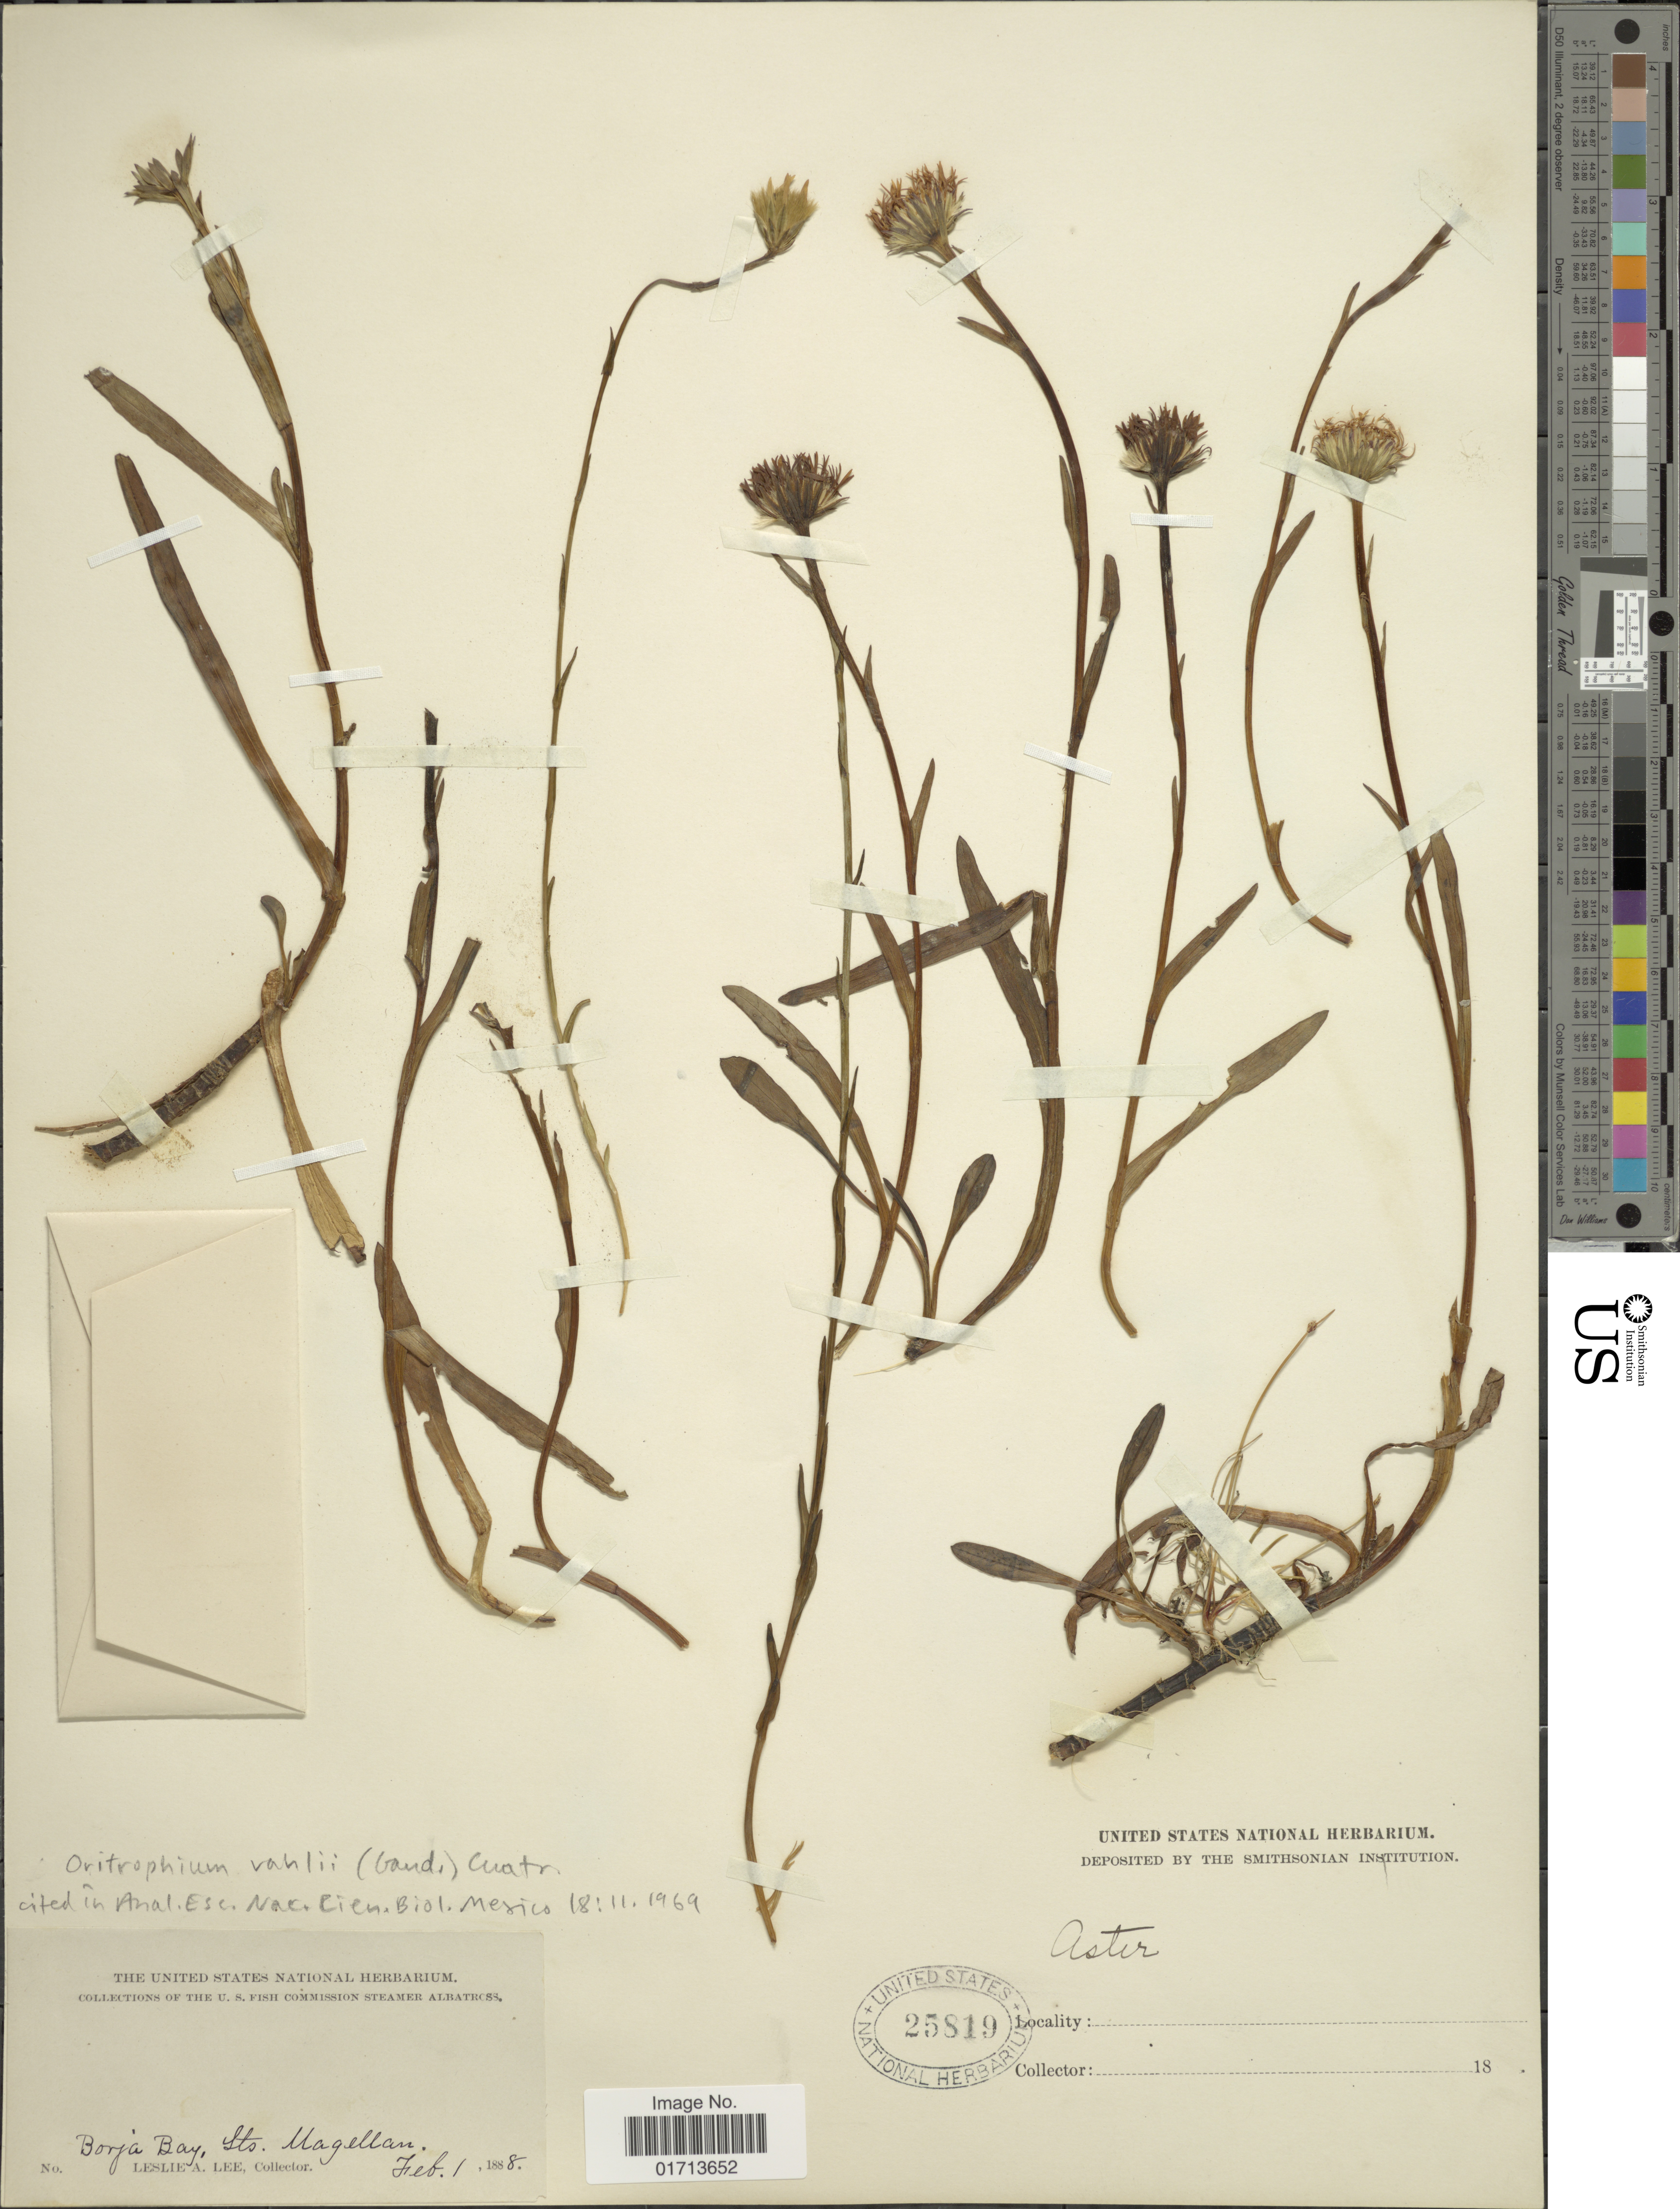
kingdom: Plantae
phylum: Tracheophyta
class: Magnoliopsida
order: Asterales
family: Asteraceae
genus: Oritrophium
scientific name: Oritrophium vahlii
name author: (Gaudich.) Cuatrec.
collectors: L. Lee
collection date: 1888-02-01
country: Chile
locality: Borja Bay, Sts. Magellan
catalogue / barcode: US 25819